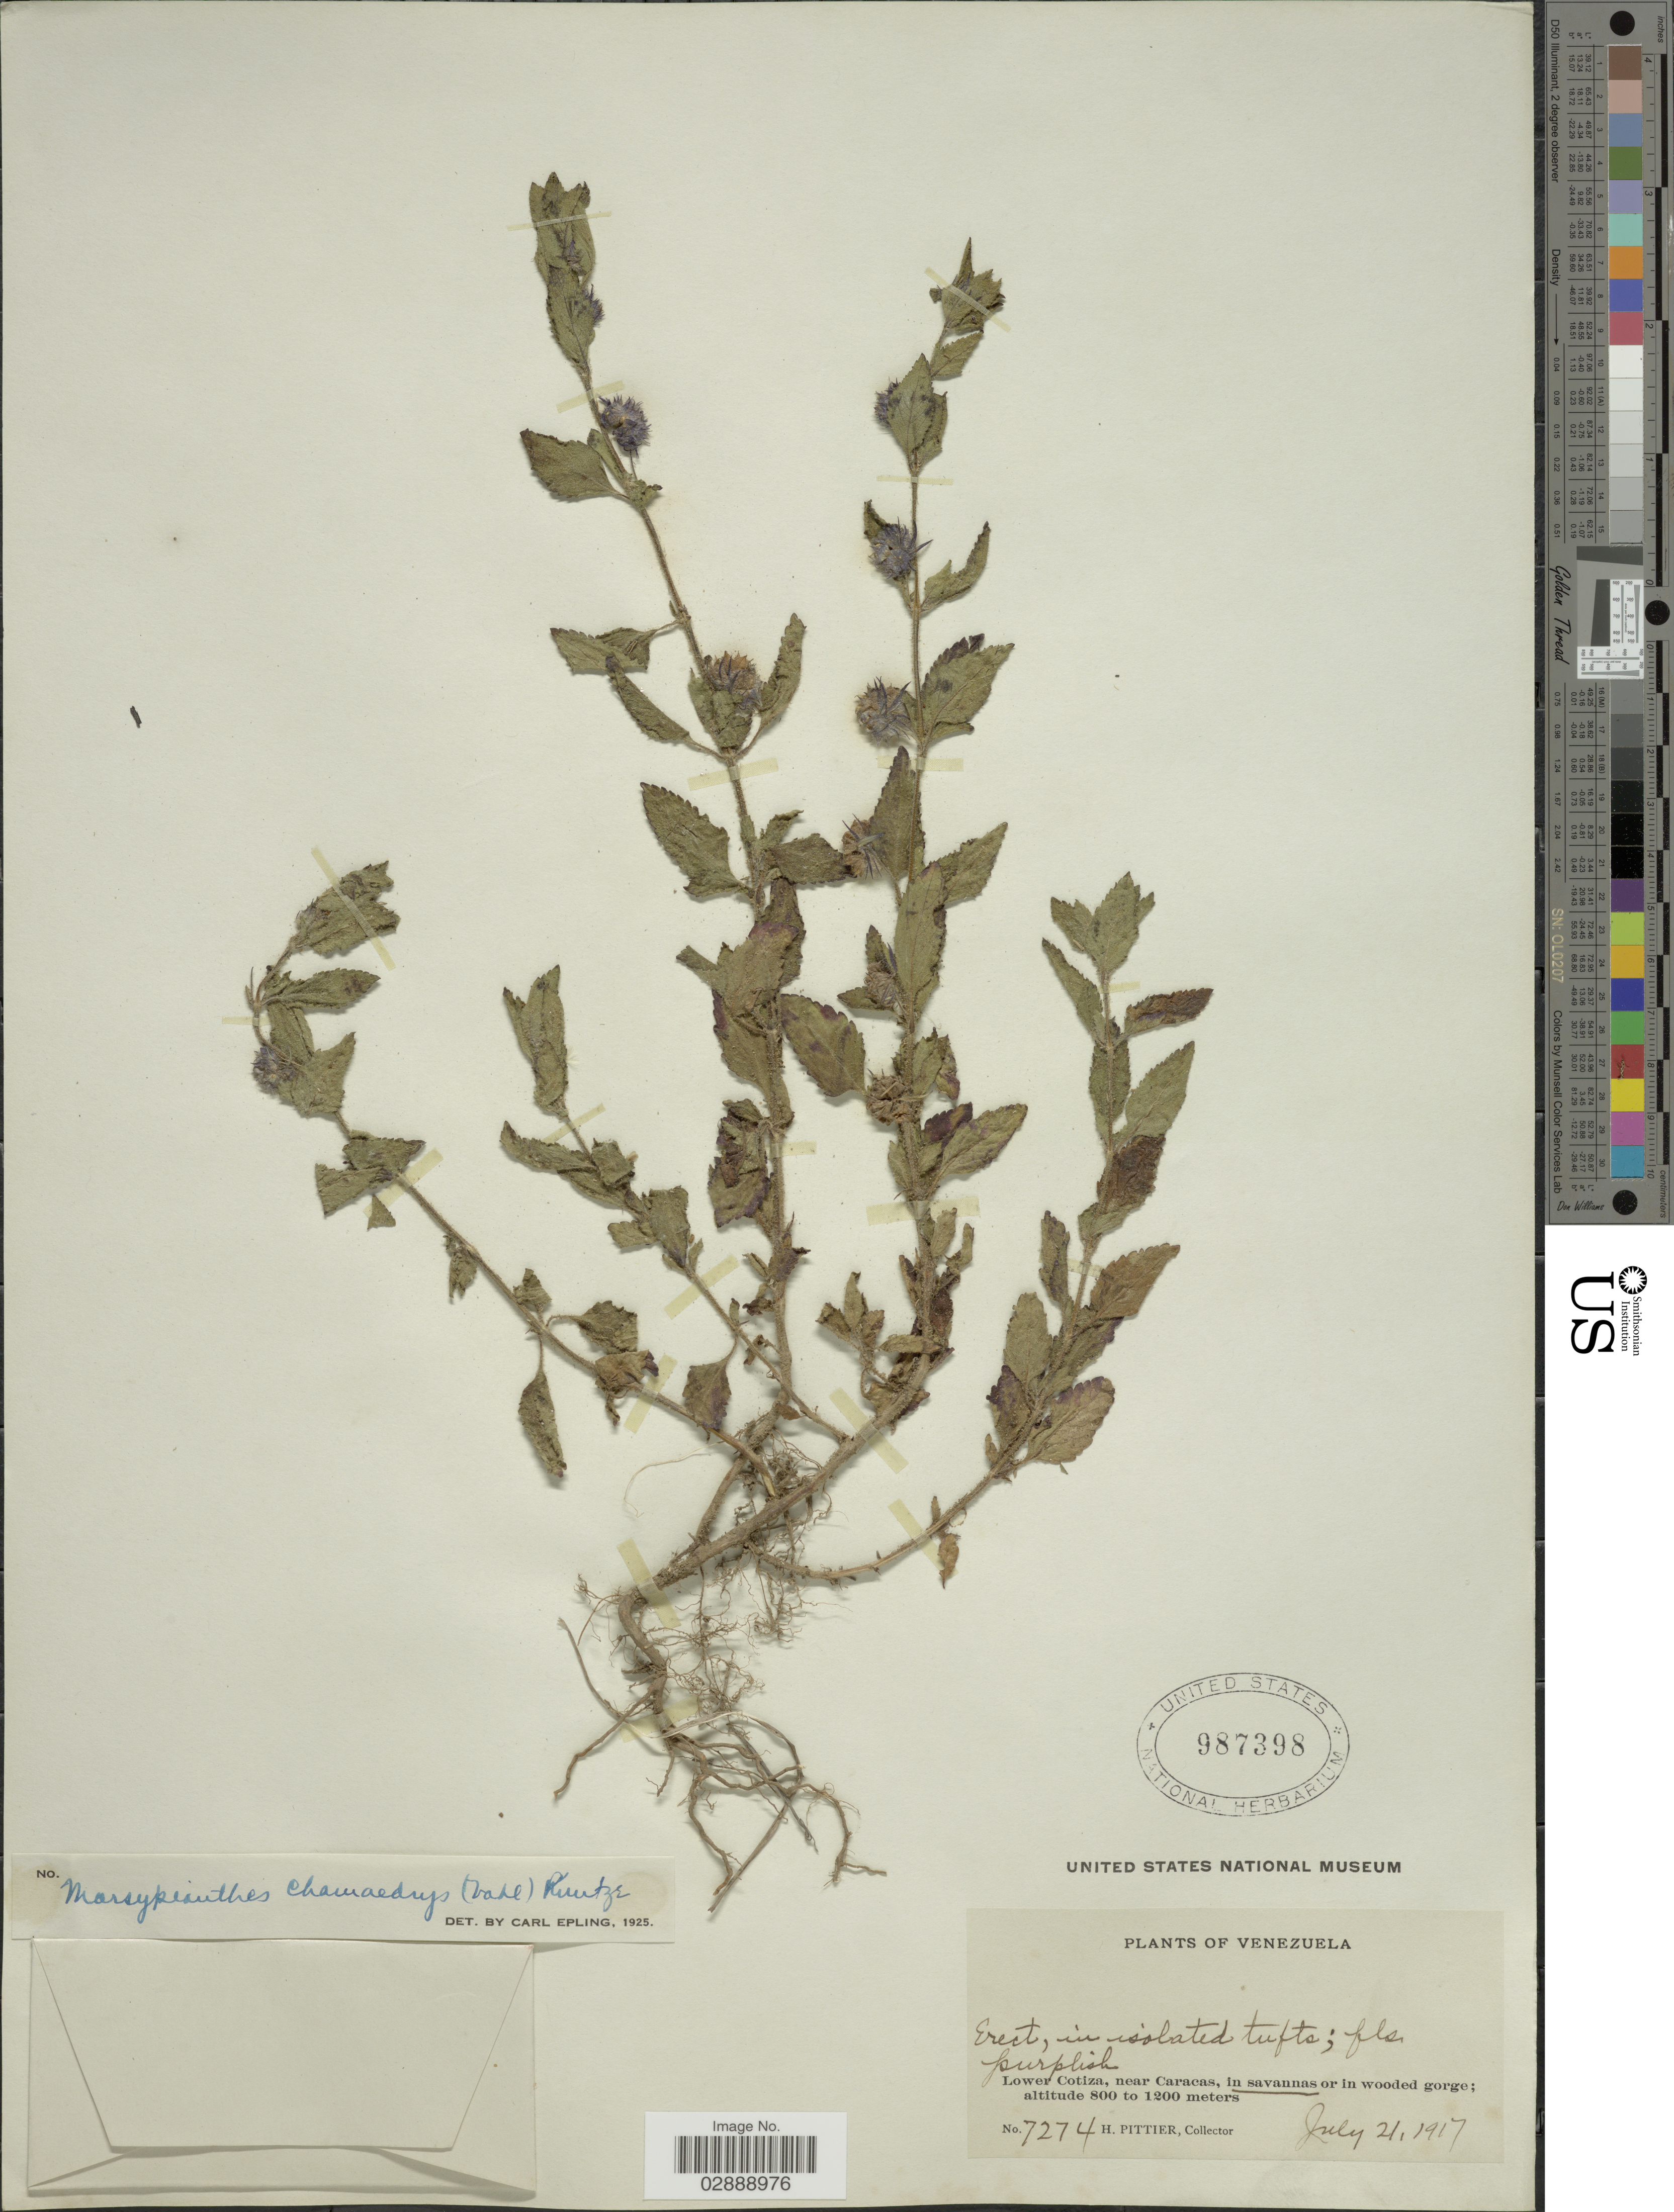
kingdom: Plantae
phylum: Tracheophyta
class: Magnoliopsida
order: Lamiales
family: Lamiaceae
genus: Marsypianthes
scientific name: Marsypianthes chamaedrys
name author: (Vahl) Kuntze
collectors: H. F. Pittier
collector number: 7274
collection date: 1917-07-21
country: Venezuela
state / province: Distrito Federal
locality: Lower Cotiza, near Caracas.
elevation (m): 800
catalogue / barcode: US 987398